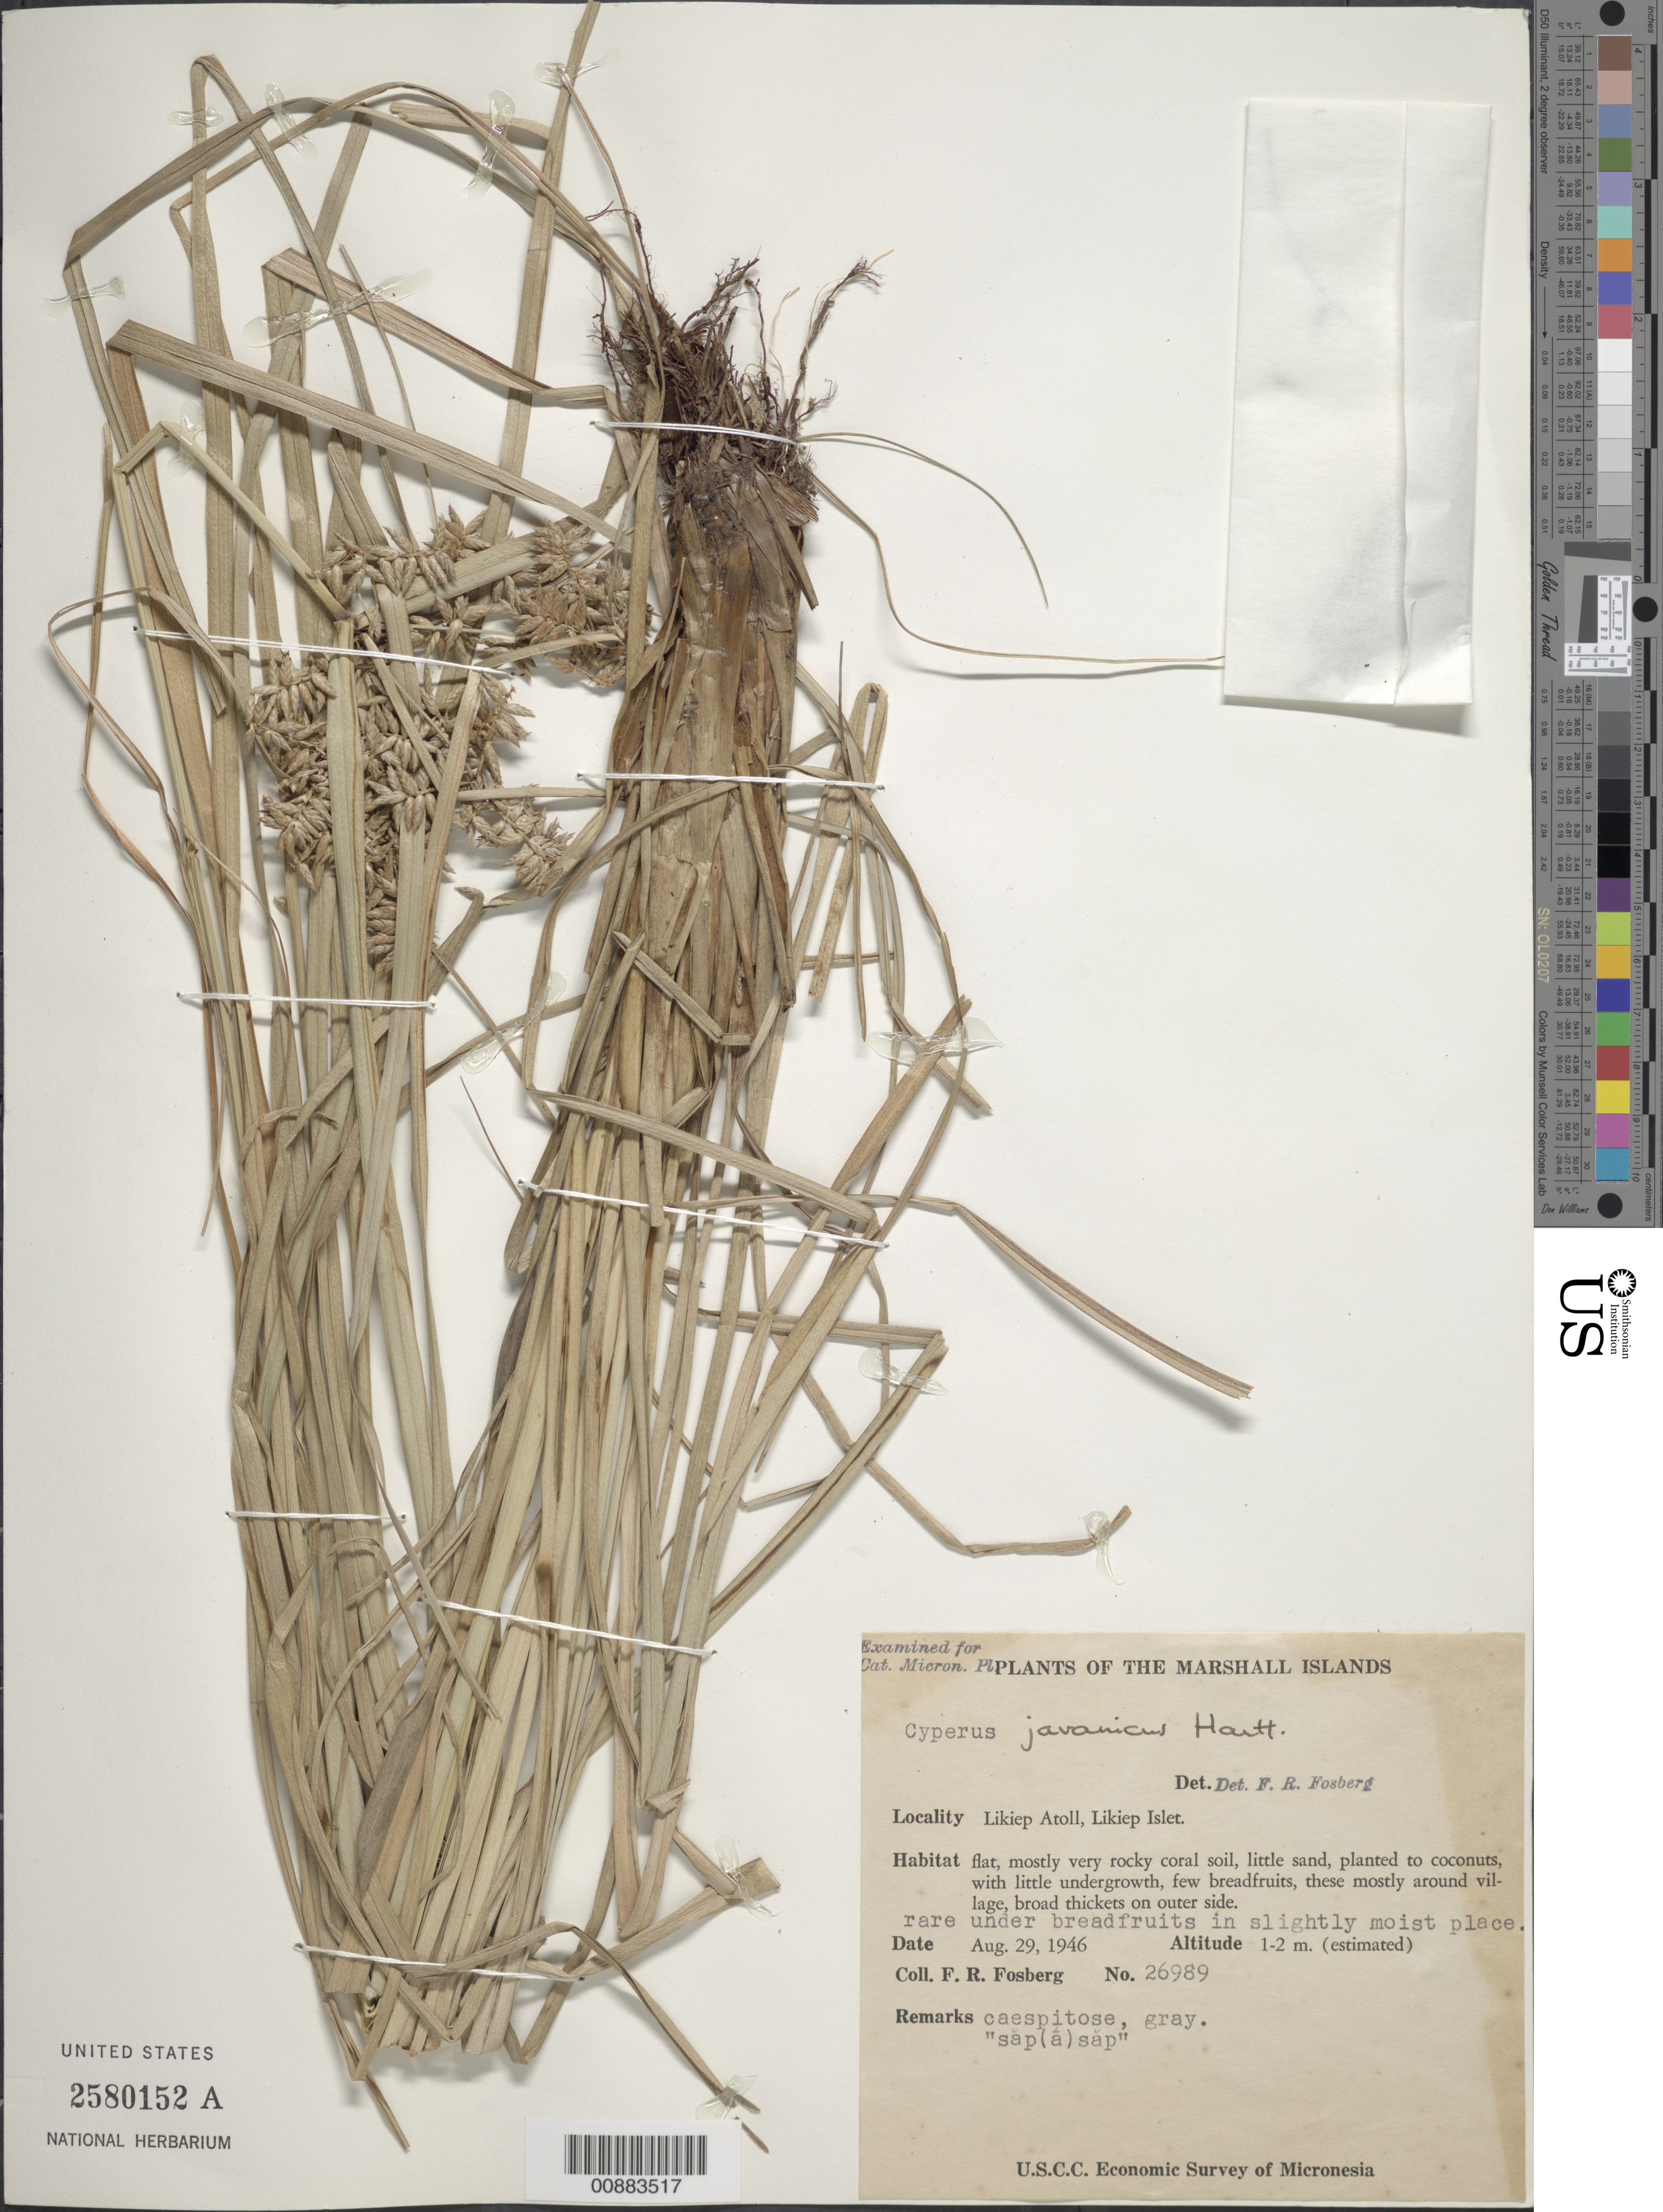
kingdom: Plantae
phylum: Tracheophyta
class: Liliopsida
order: Poales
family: Cyperaceae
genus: Cyperus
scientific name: Cyperus javanicus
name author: Houtt.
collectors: F. R. Fosberg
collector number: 26989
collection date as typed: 29 Aug 1946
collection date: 1946-08-29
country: Marshall Islands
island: Likiep Atoll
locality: Likiep Islet. These mostly around villages.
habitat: flat, mostly very roky coral soil, little sand, planted to coconuts, with little undergrowth, few breadfruits, these mostly a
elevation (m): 1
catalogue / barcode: US 2580152